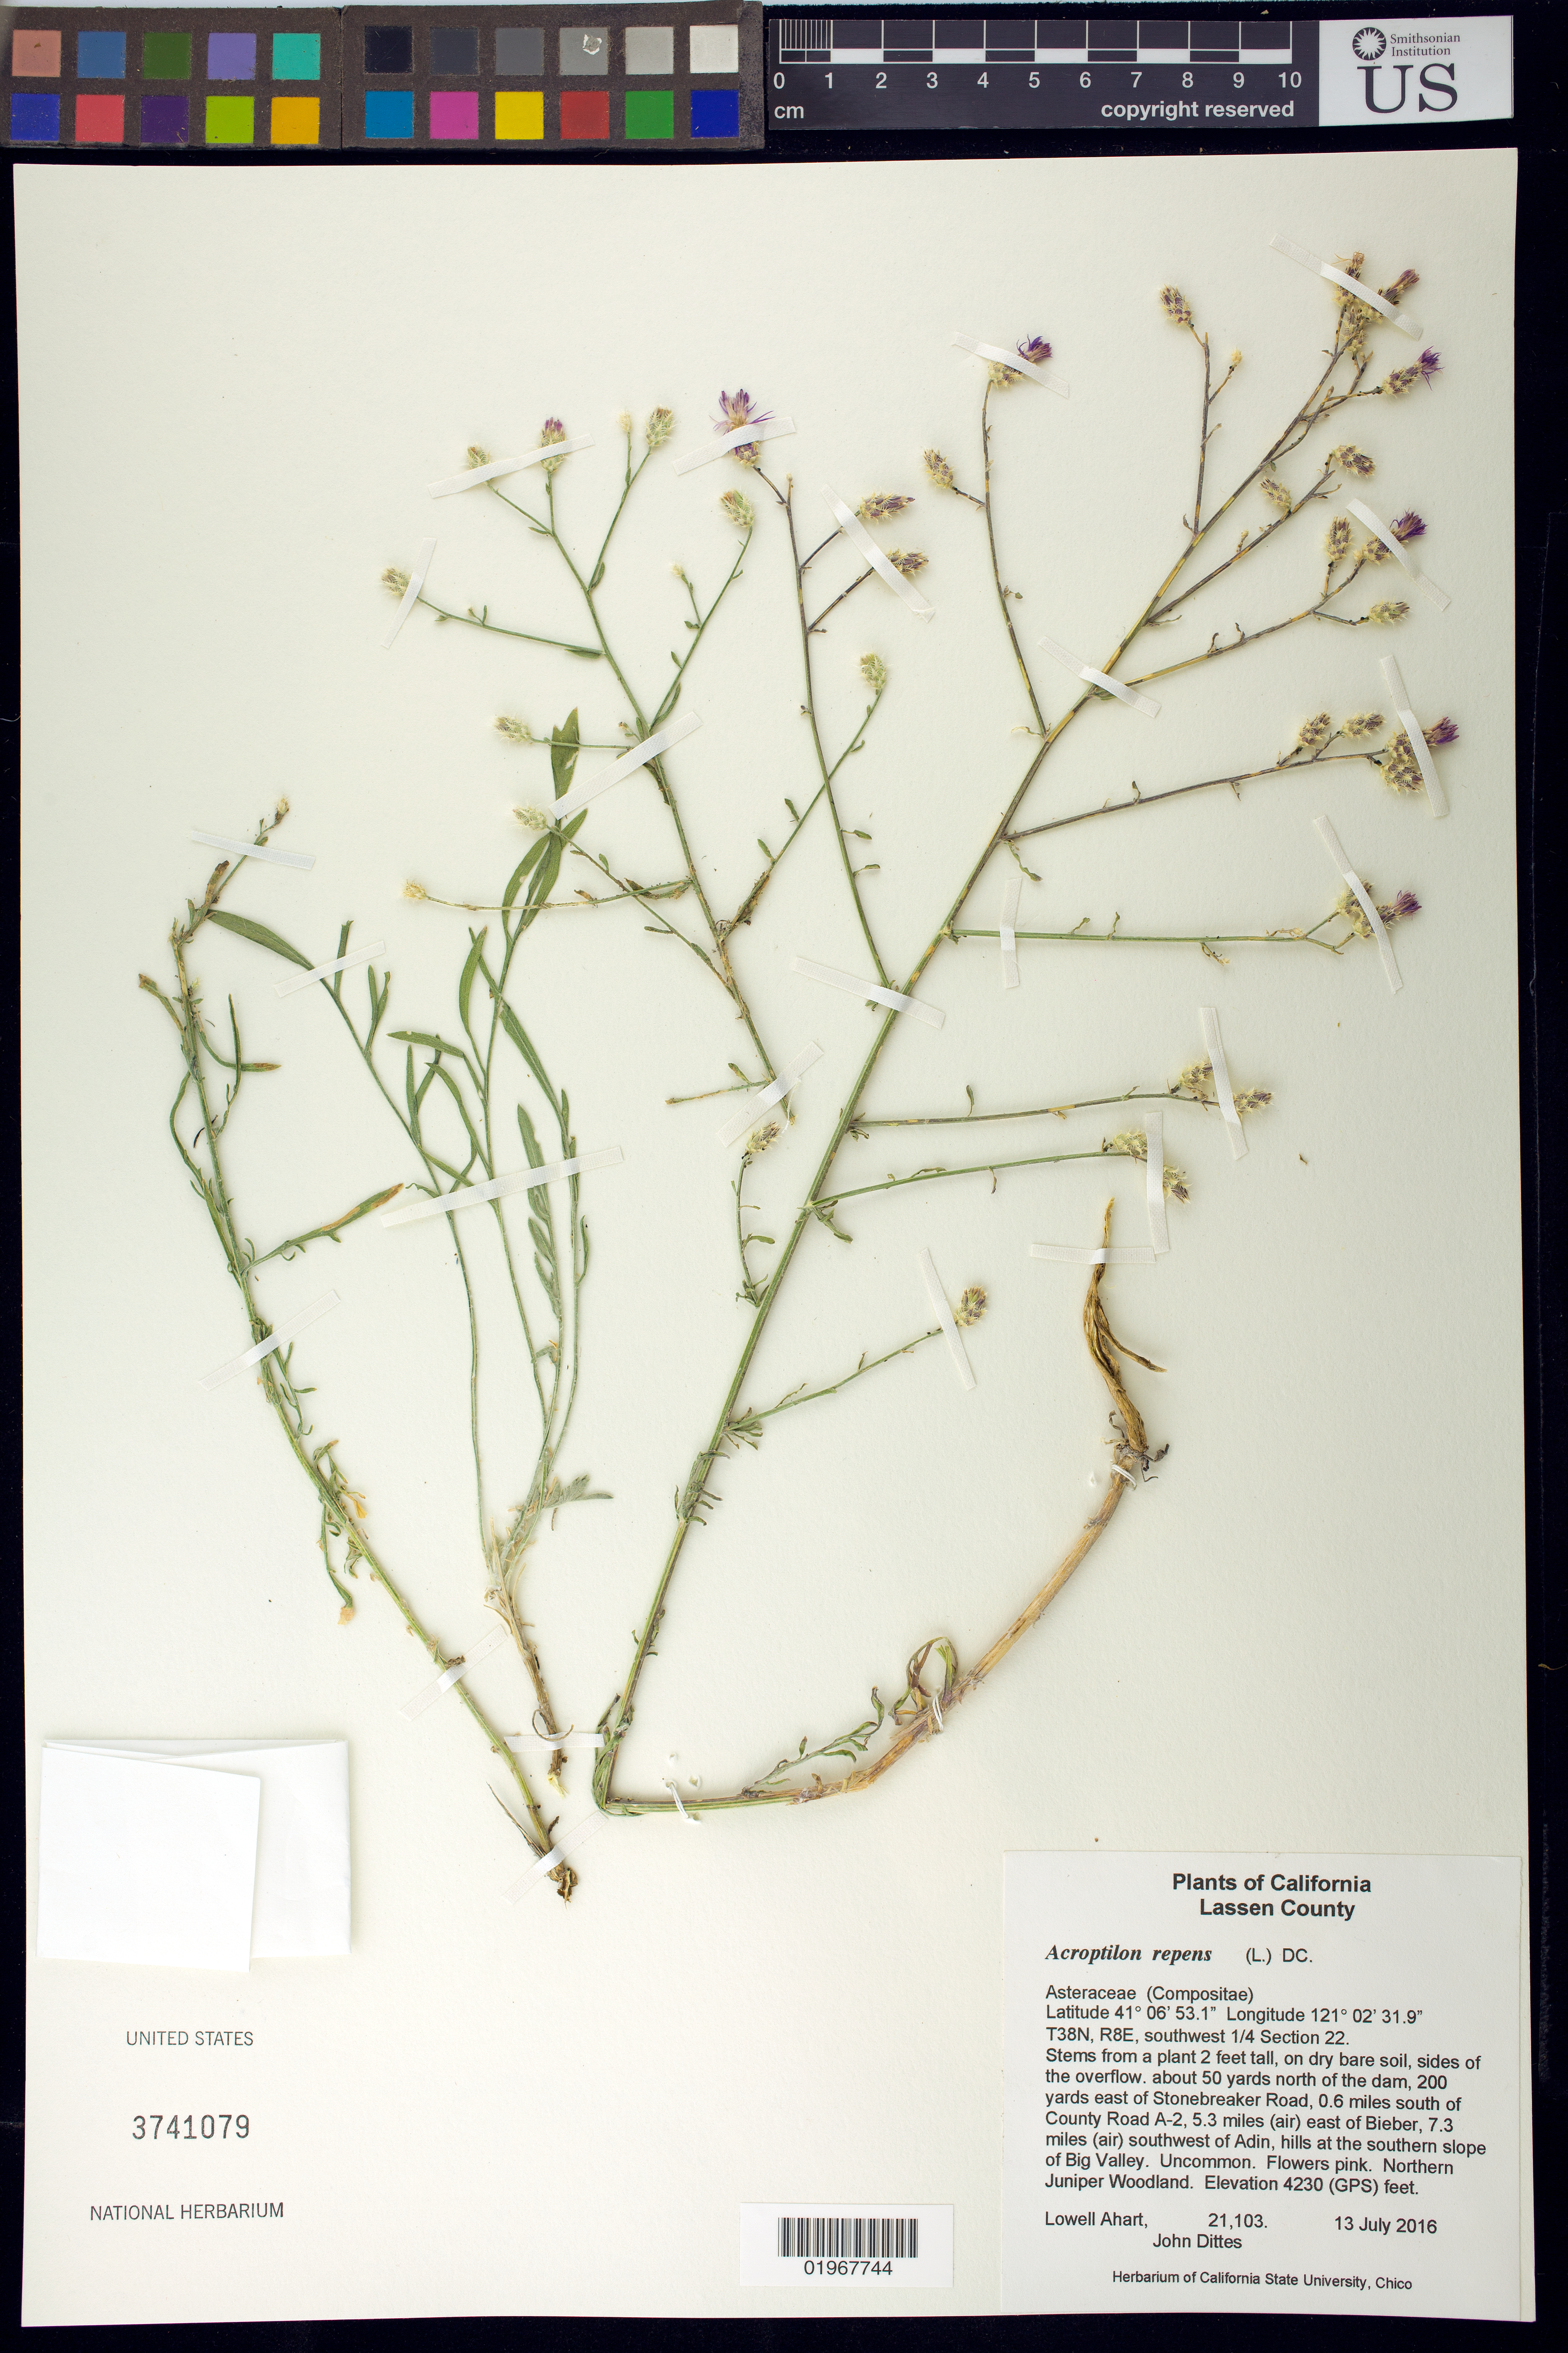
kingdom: Plantae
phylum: Tracheophyta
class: Magnoliopsida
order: Asterales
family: Asteraceae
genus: Acroptilon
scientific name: Acroptilon repens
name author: (L.) DC.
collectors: L. Ahart & J. Dittes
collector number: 21103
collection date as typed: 13 July 2016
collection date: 2016-07-13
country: United States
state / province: California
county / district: Lassen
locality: T38N, R8E, southwest 1/4 section 22. About 50 yards north of the dam, 200 yards east of Stonebreaker Road, 0.6 miles south of Country Road A-2, 5.3 miles (air) east of Bieber, 7.3 miles (air) southwest of Adin, hills at the southern slope of Big Valley.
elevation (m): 1289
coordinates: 41 06 53.1, 121 02 31.9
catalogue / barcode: US 3741079